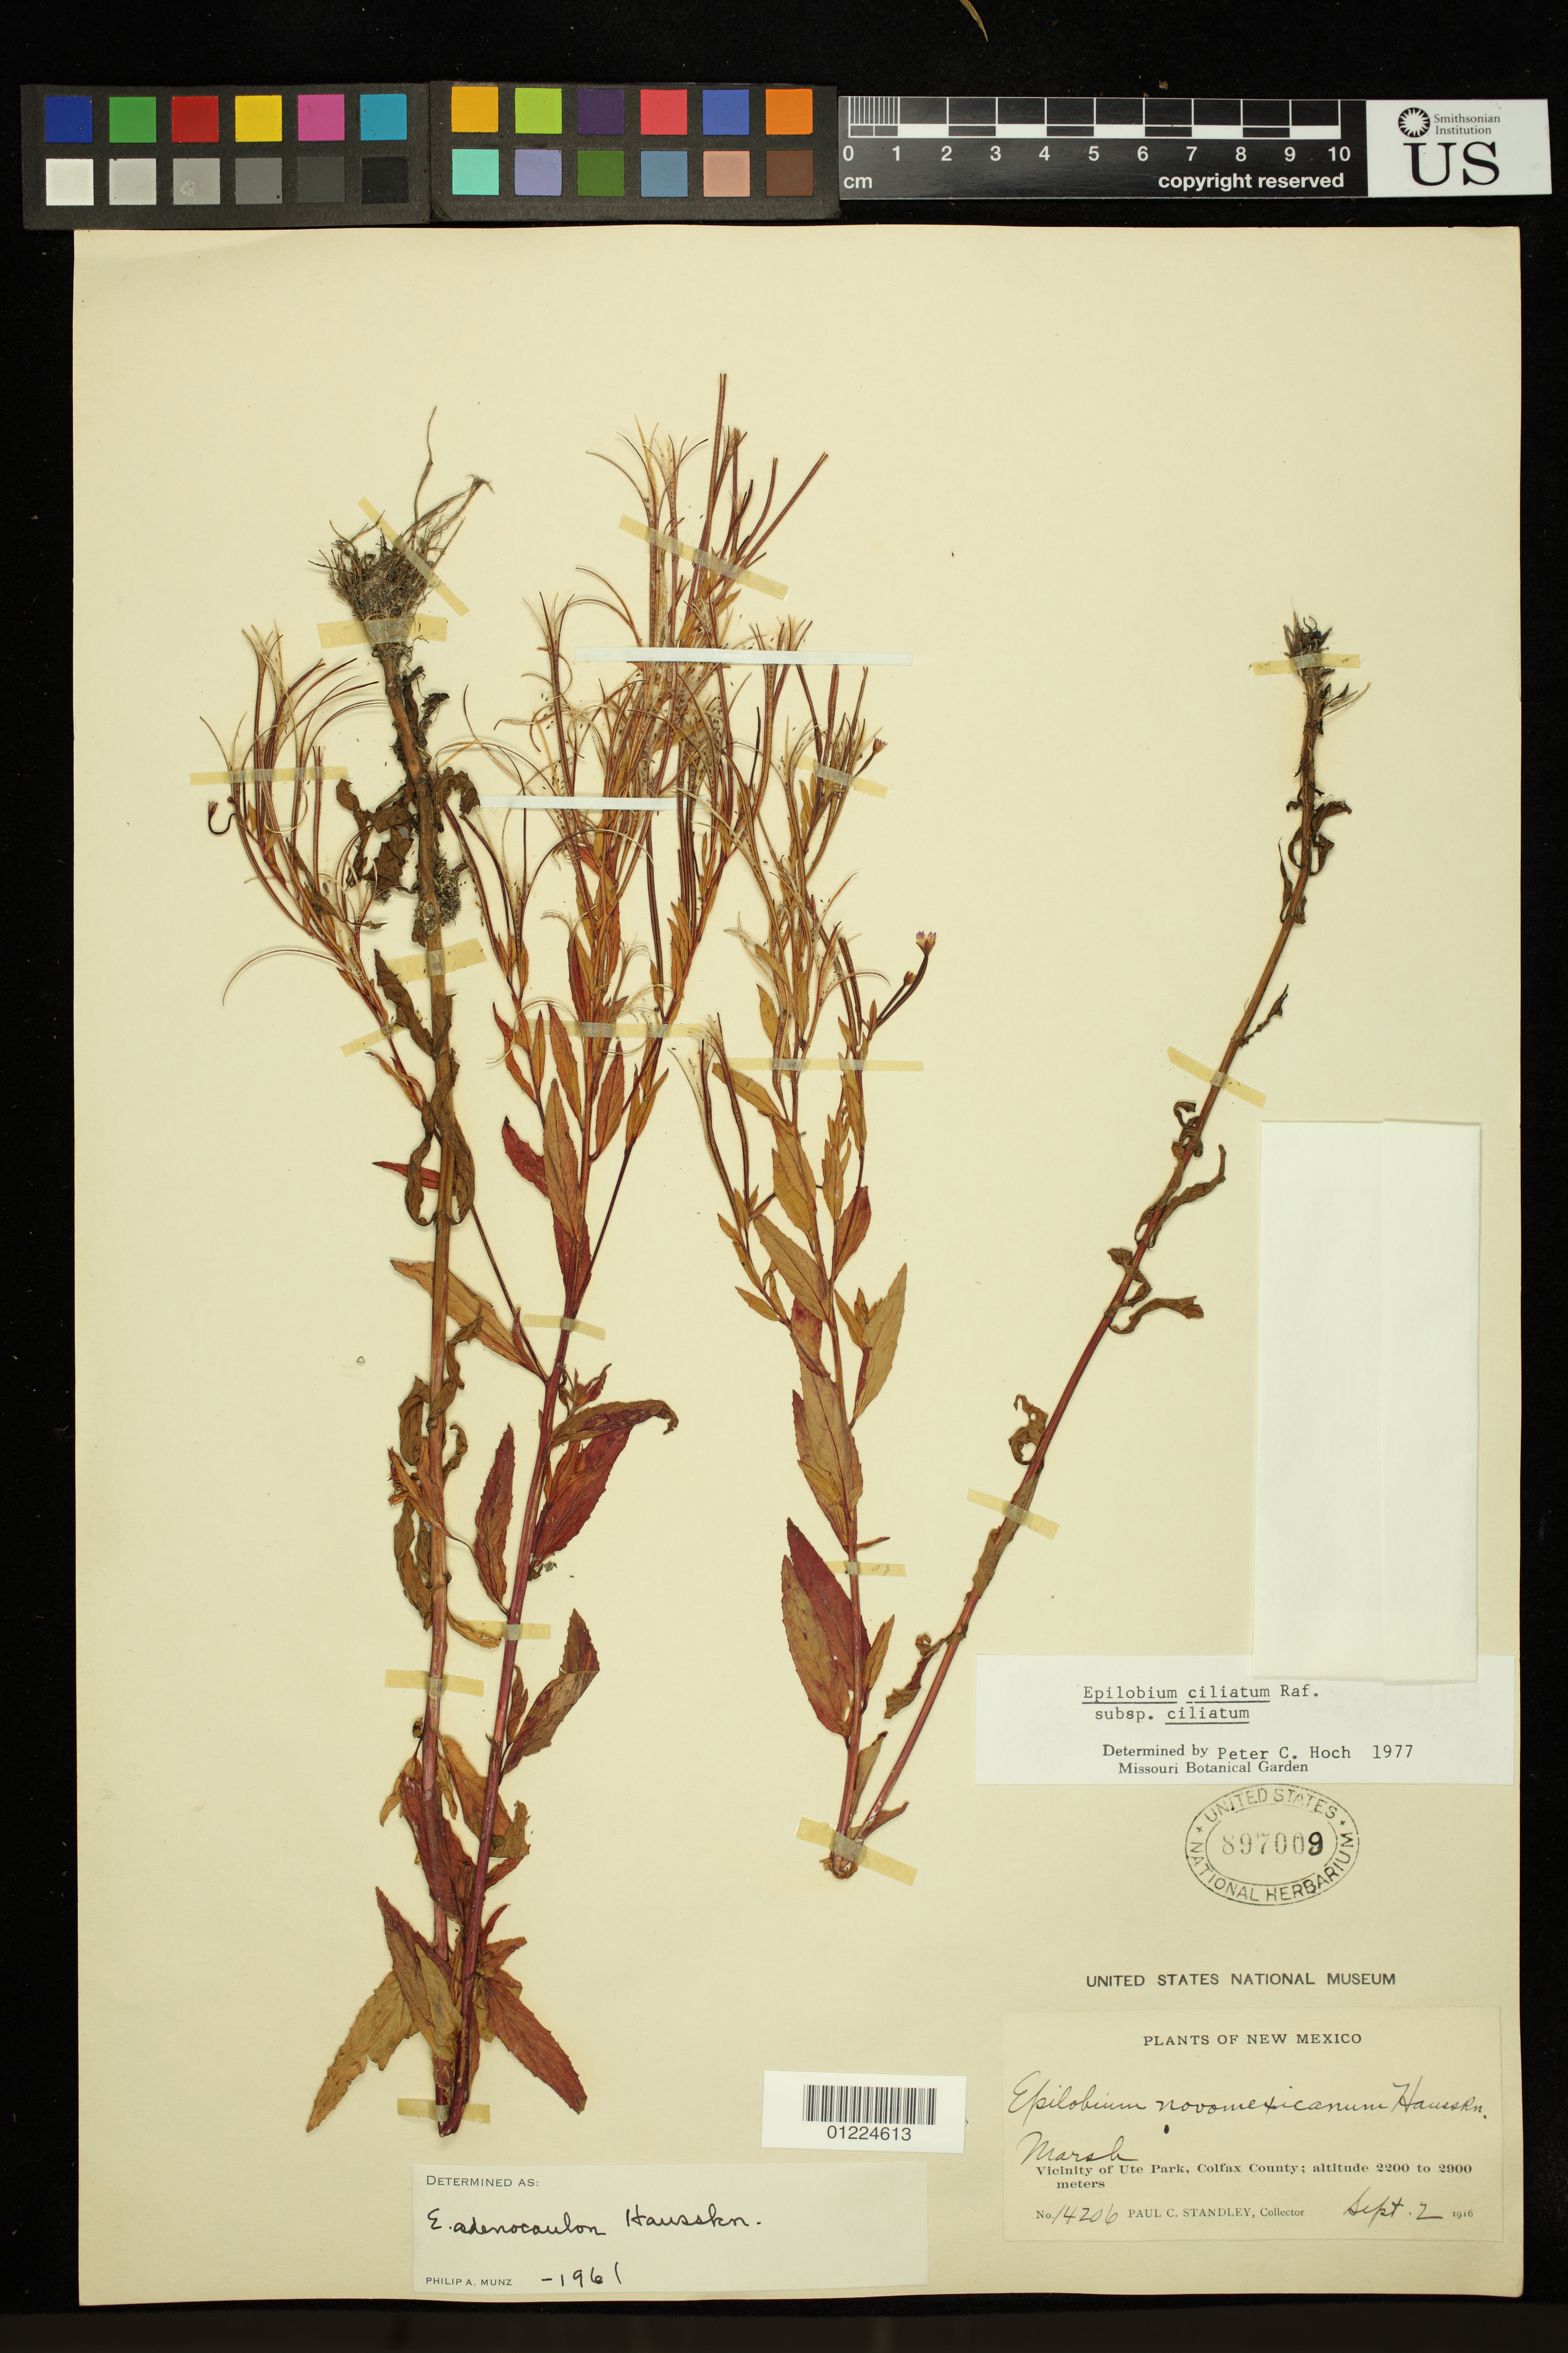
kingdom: Plantae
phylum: Tracheophyta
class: Magnoliopsida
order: Myrtales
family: Onagraceae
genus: Epilobium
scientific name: Epilobium ciliatum subsp. ciliatum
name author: Raf.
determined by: Hoch, P. C.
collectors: P. C. Standley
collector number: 14206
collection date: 1916-09-02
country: United States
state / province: New Mexico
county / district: Colfax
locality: vicinity of Ute Park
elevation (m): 2200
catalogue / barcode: US 897009